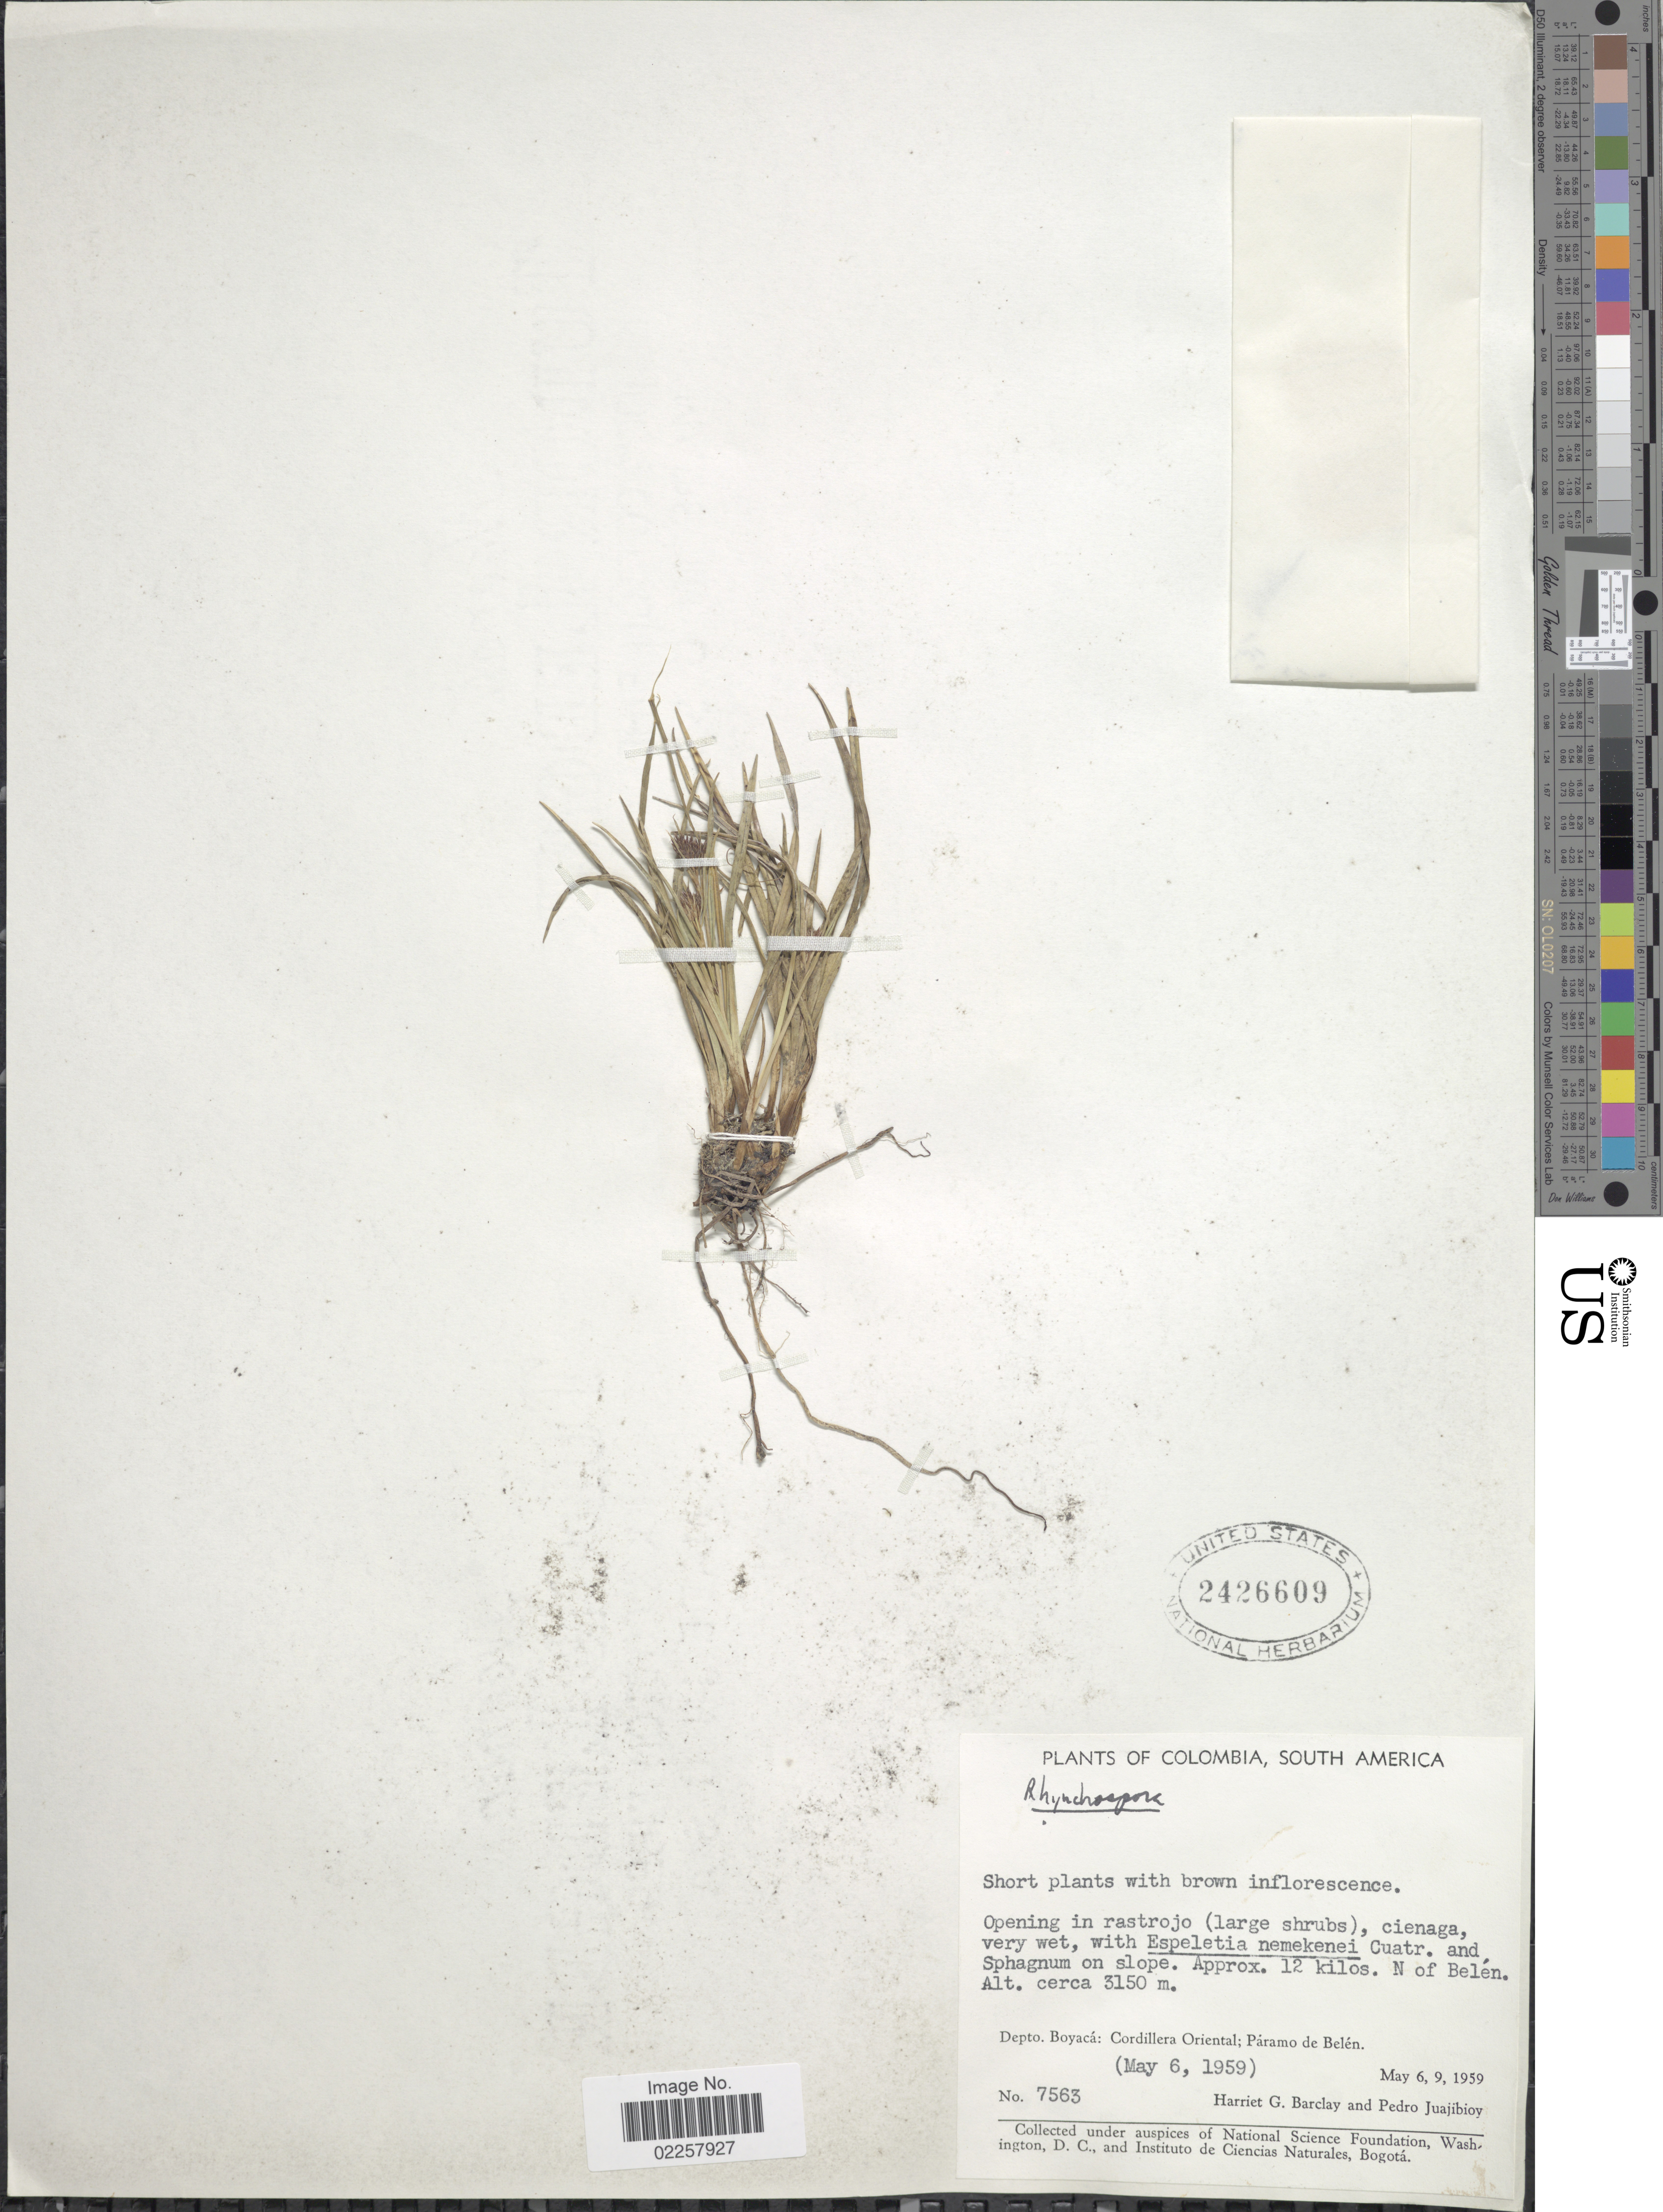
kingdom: Plantae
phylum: Tracheophyta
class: Liliopsida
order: Poales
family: Cyperaceae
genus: Rhynchospora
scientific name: Rhynchospora sp.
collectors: H. G. Barclay & P. Juajibioy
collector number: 7563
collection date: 1959-05-06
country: Colombia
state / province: Boyacá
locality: Approx. 12 kilos. N of Belen, Depto. Bpyaca: Cordillera Oriental: Paramo de Belen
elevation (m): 3150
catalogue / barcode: US 2426609